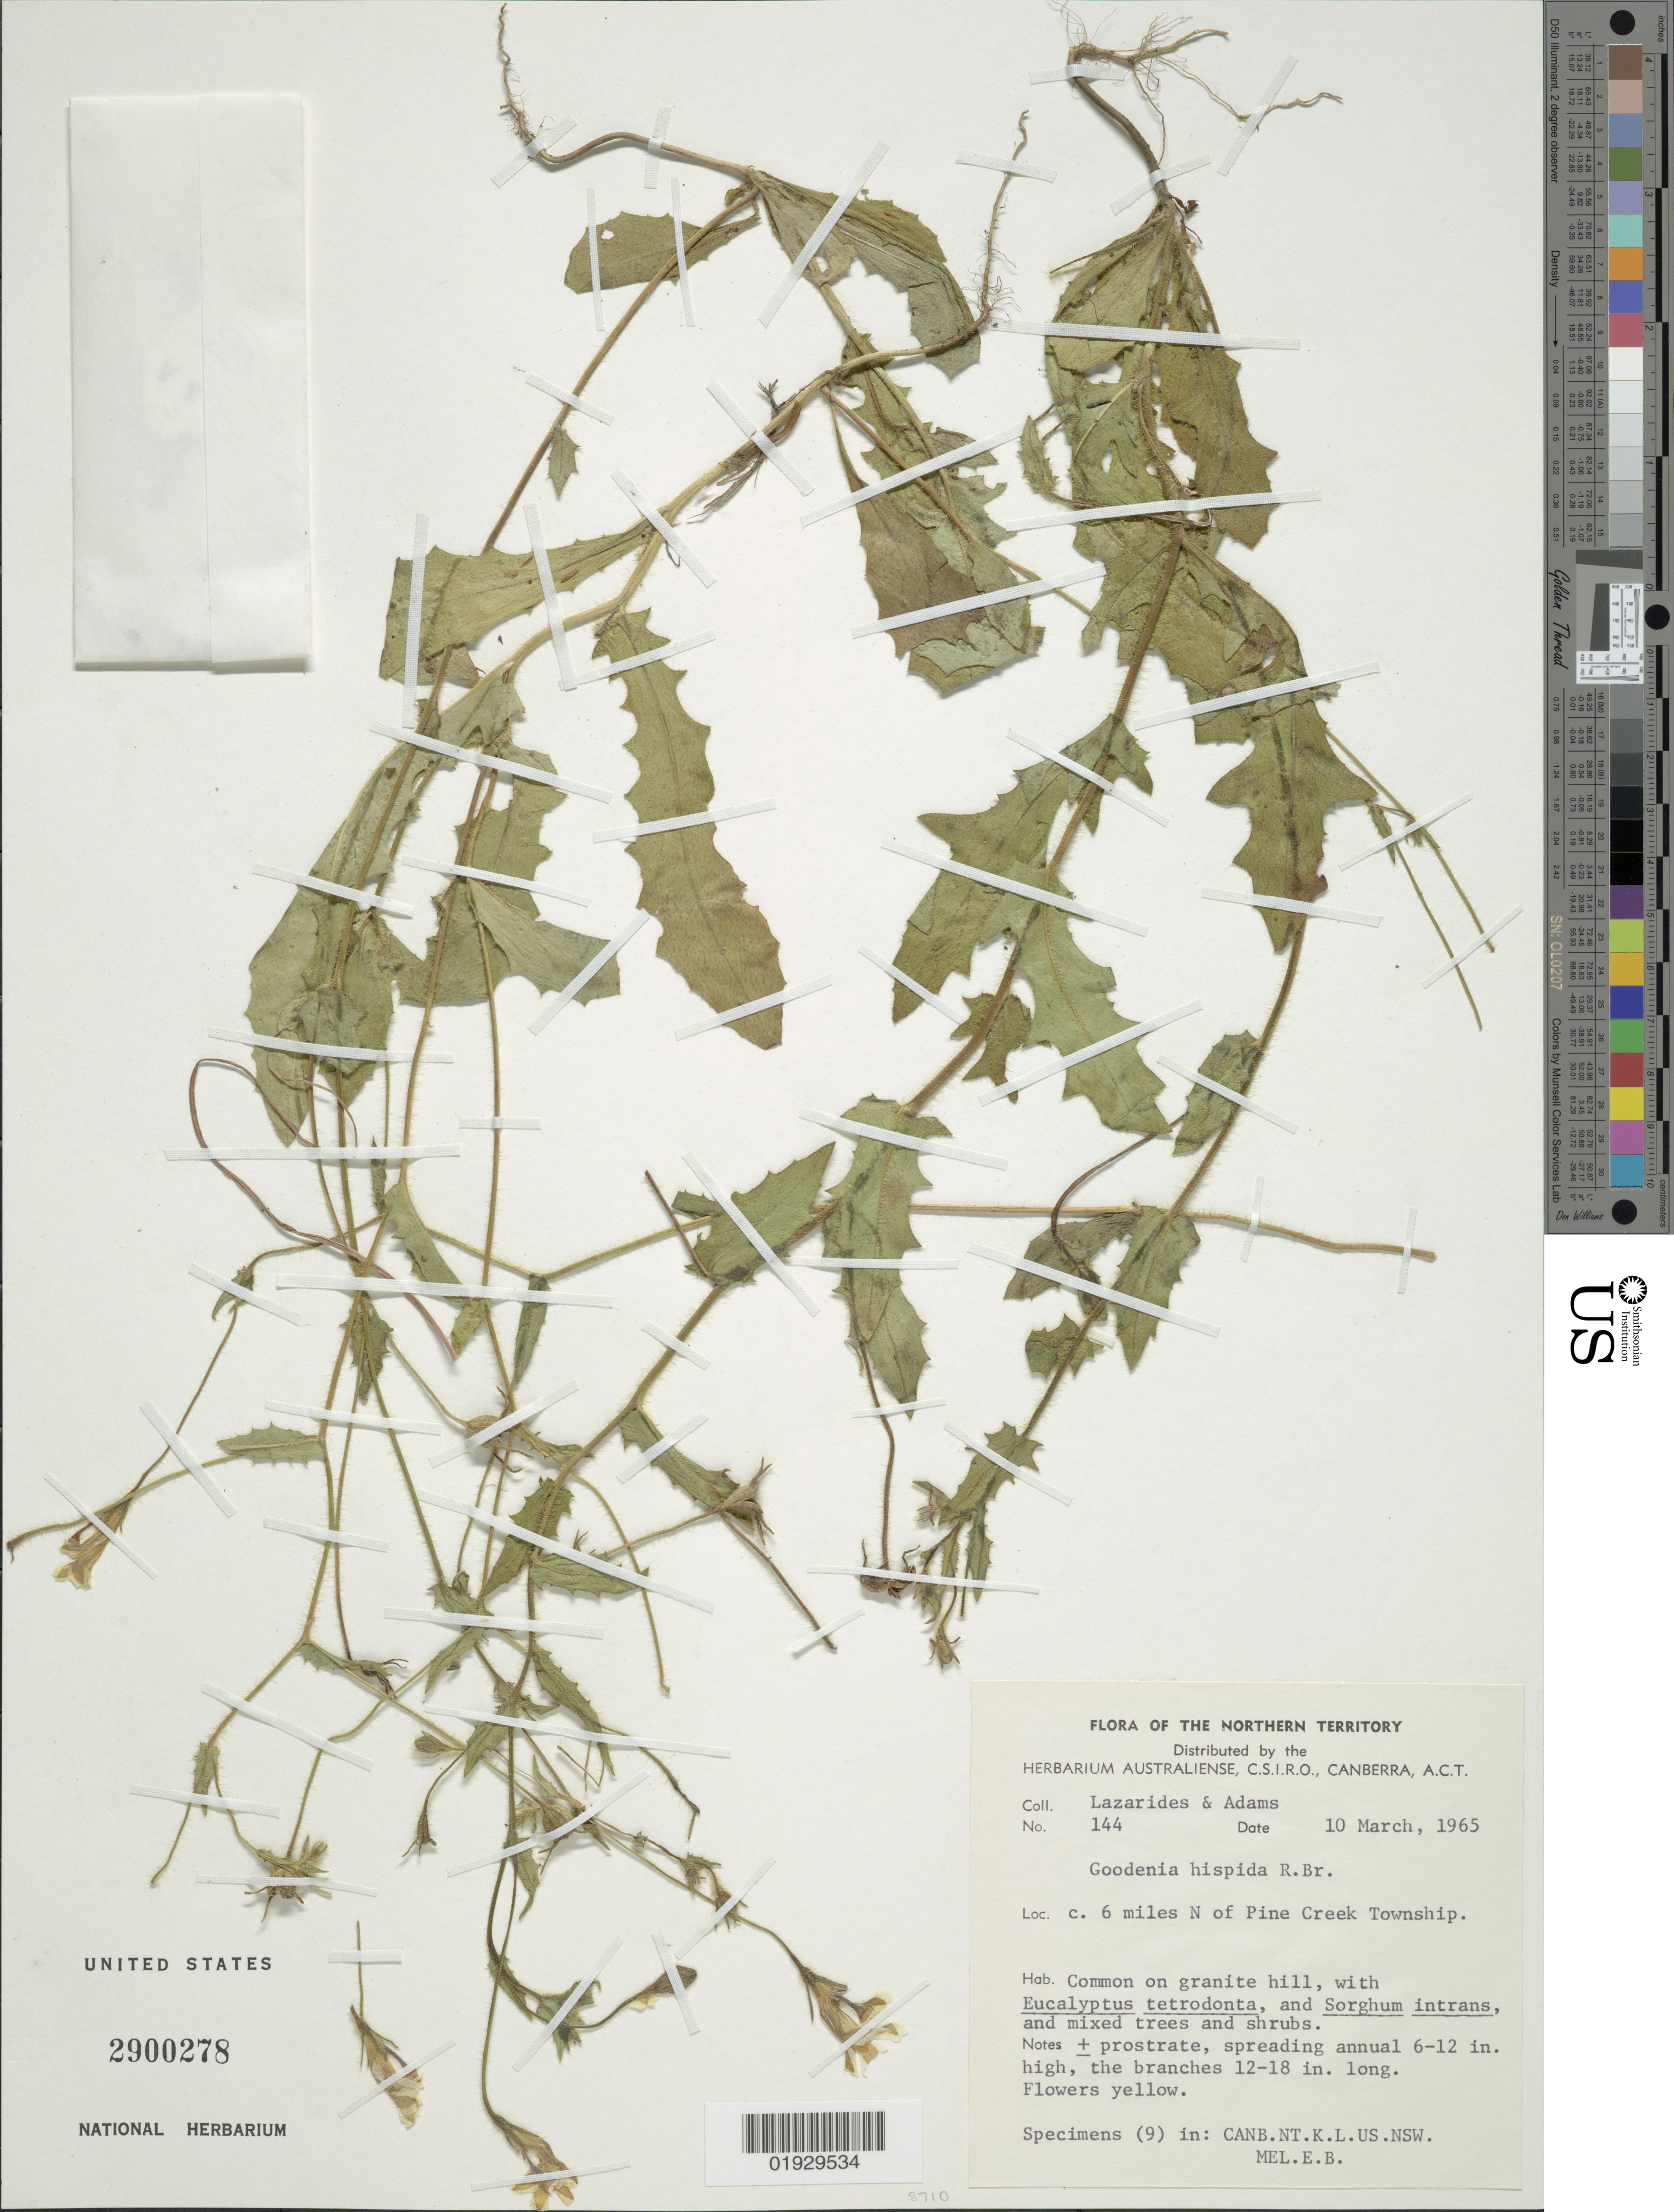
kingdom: Plantae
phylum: Tracheophyta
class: Magnoliopsida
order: Asterales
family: Goodeniaceae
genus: Goodenia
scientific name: Goodenia hispida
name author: R. Br.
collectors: M. Lazarides & Adams, --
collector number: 144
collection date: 1965-03-10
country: Australia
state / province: Northern Territory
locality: C. 6 miles N of Pine Creek Township.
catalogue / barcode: US 2900278